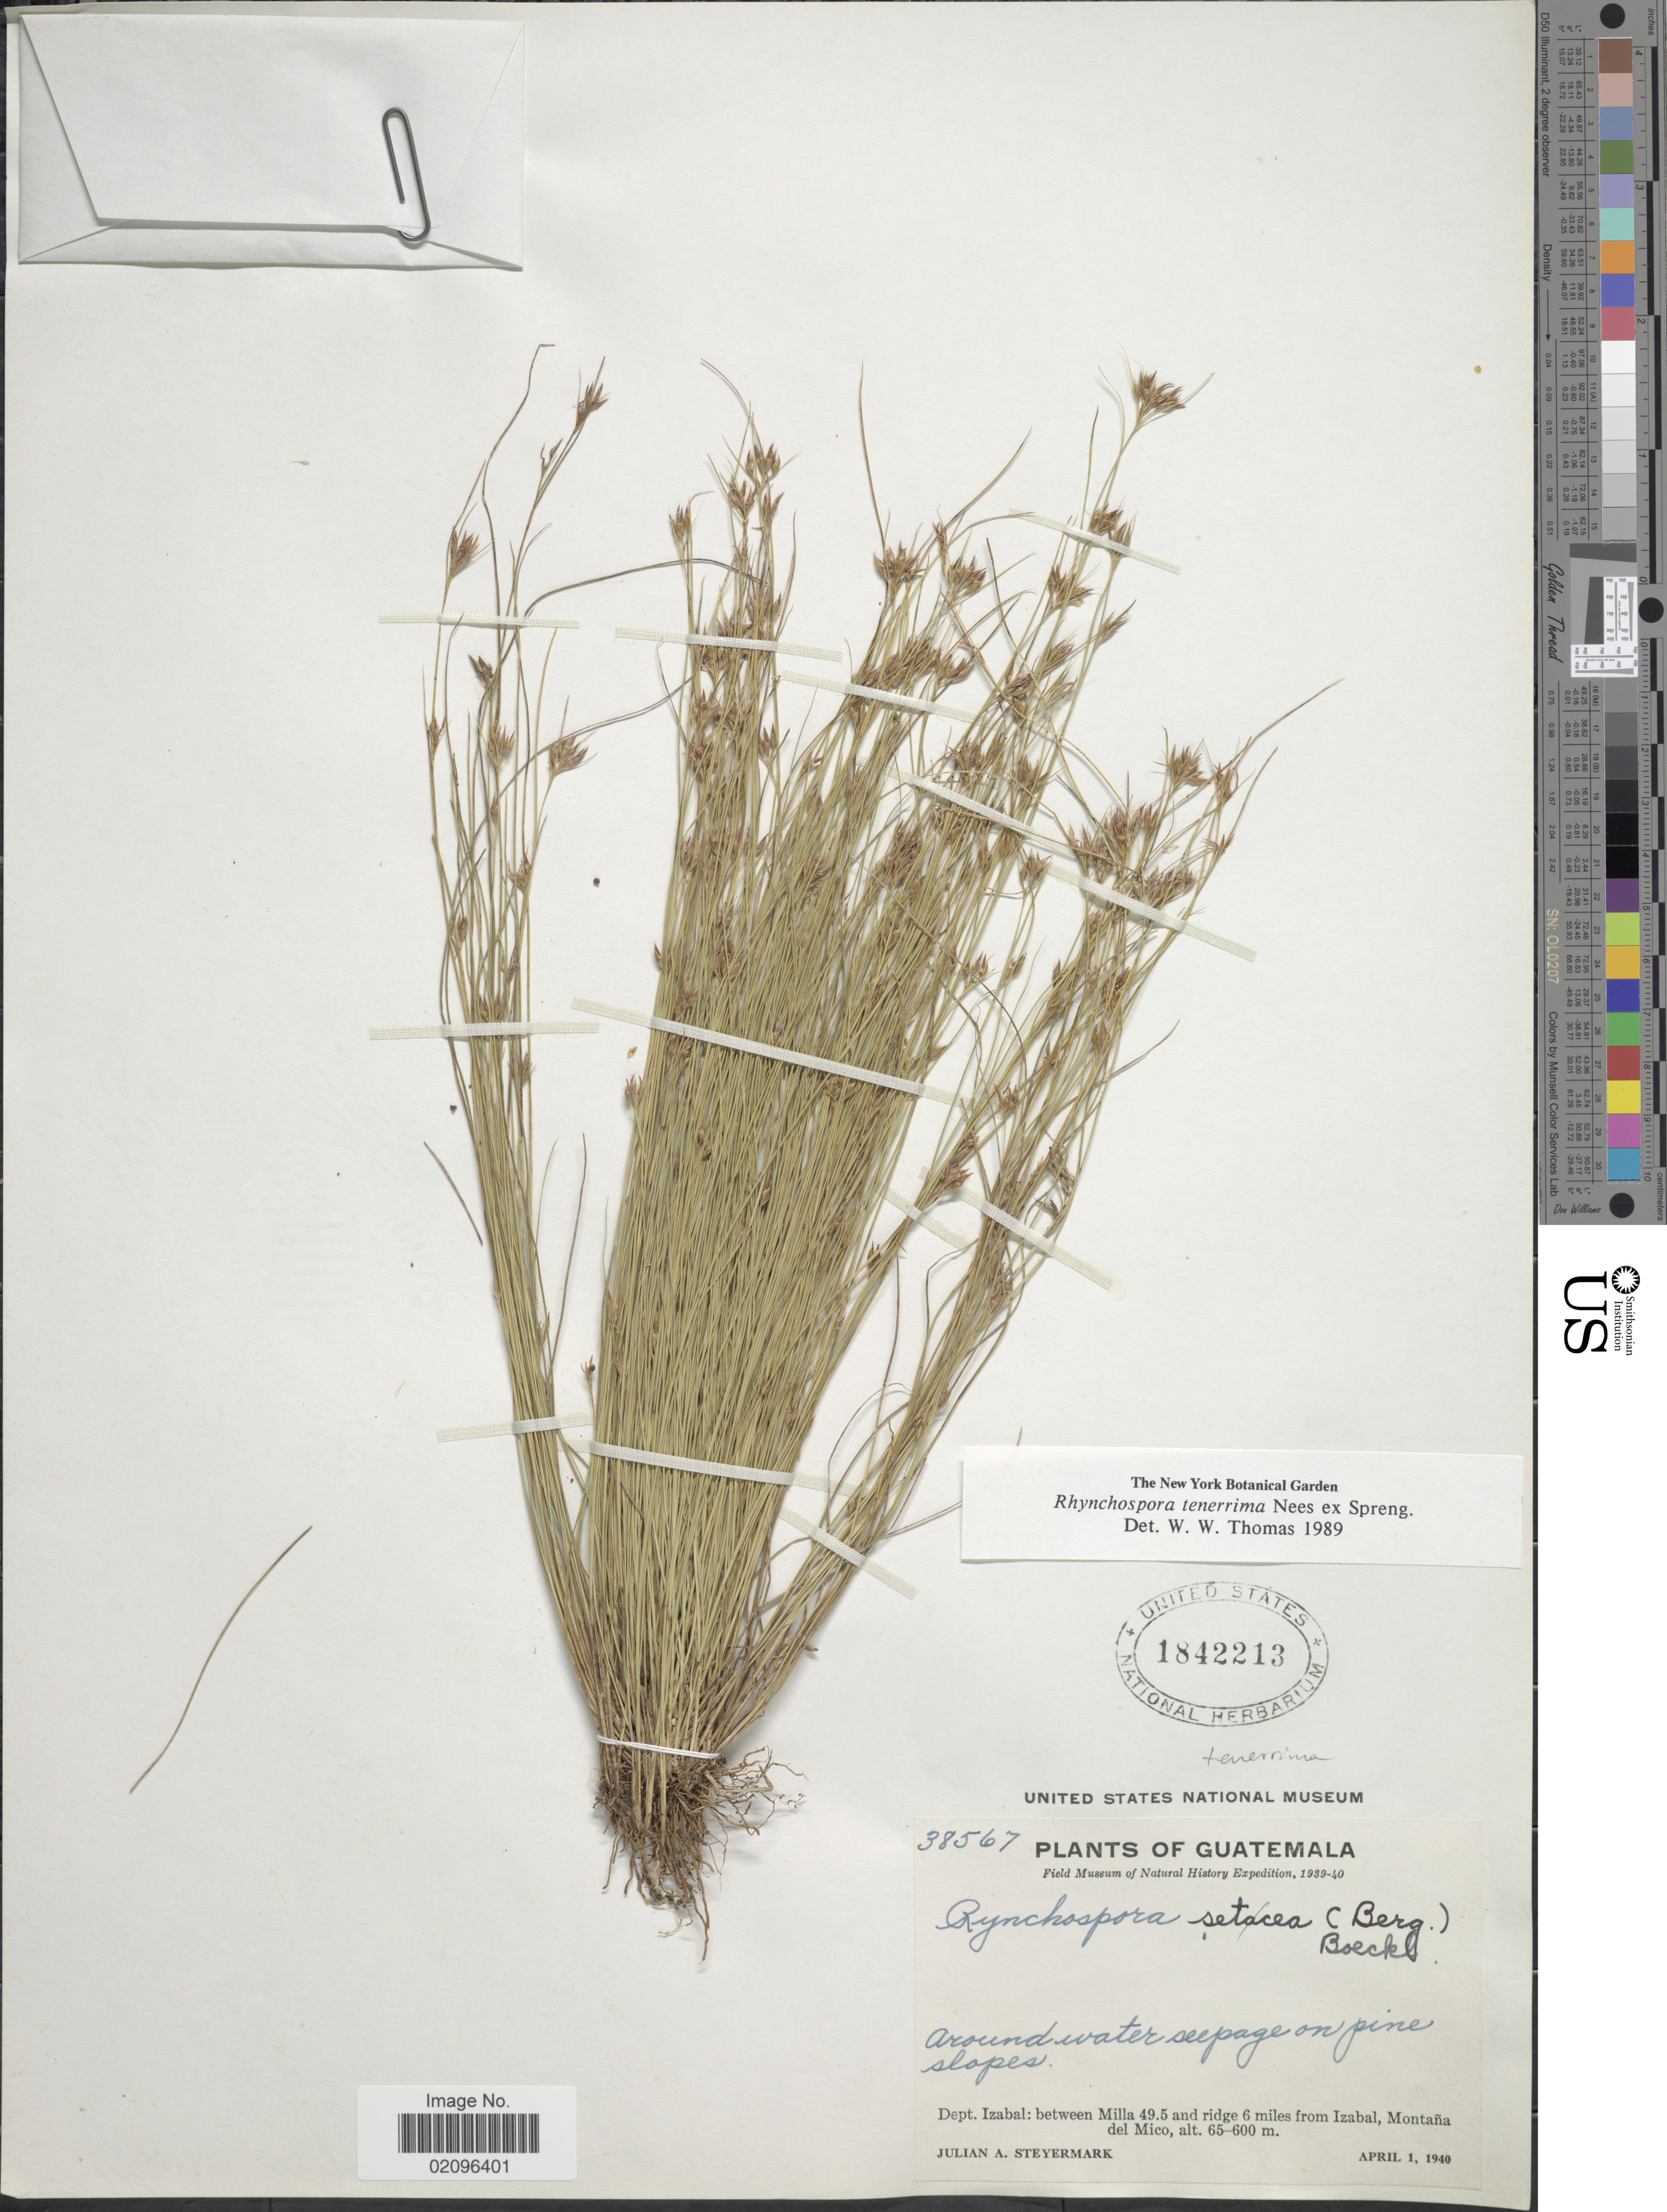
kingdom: Plantae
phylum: Tracheophyta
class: Liliopsida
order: Poales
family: Cyperaceae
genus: Rhynchospora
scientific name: Rhynchospora tenerrima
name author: Nees ex Spreng.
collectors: J. Steyermark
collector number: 38567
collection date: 1940-04-01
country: Guatemala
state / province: Izabal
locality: Dept. Izabal: between Milla 49.5 and ridge 6 miles from Izabal, Montana del Mico.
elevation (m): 65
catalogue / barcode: US 1842213